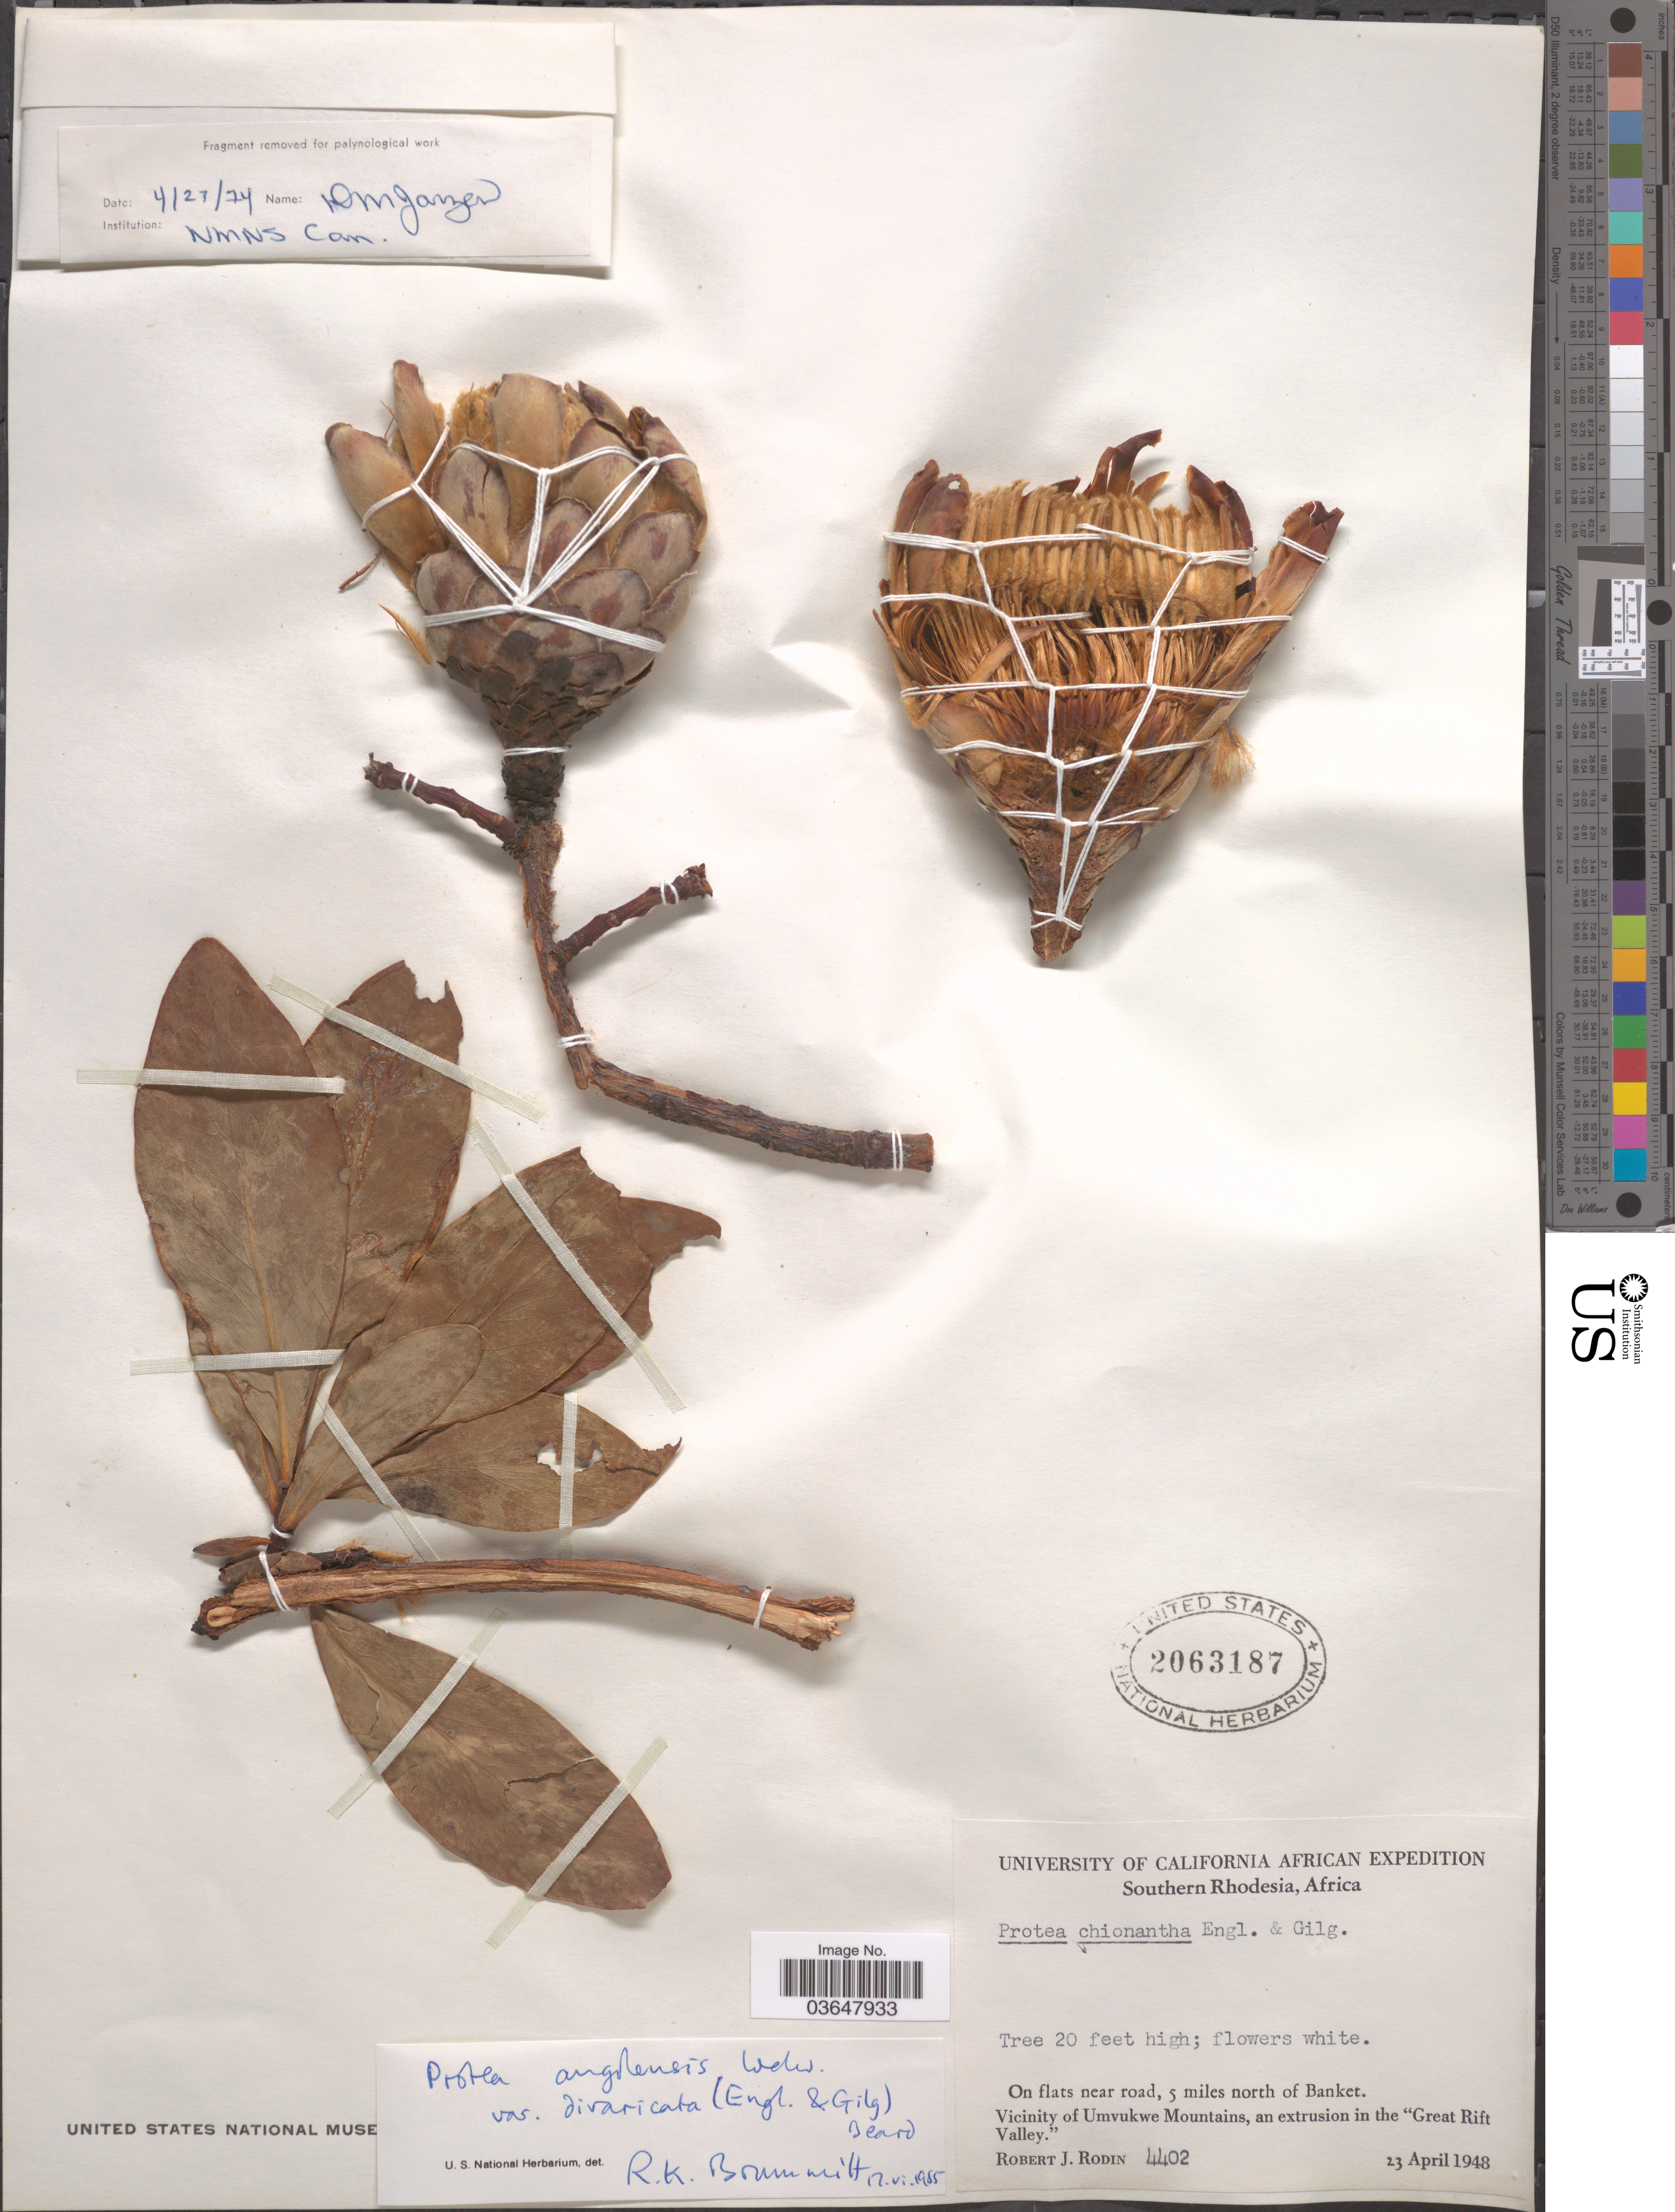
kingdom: Plantae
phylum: Tracheophyta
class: Magnoliopsida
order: Proteales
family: Proteaceae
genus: Protea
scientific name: Protea angolensis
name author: Welw.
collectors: R. J. Rodin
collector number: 4402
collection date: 1948-04-23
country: Zimbabwe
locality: Southern Rhodesia. On flats near road, 5 miles north of Banket. Vicinity of Umvukwe Mountains, an extrusion in the "Great Rift Valley".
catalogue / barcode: US 2063187